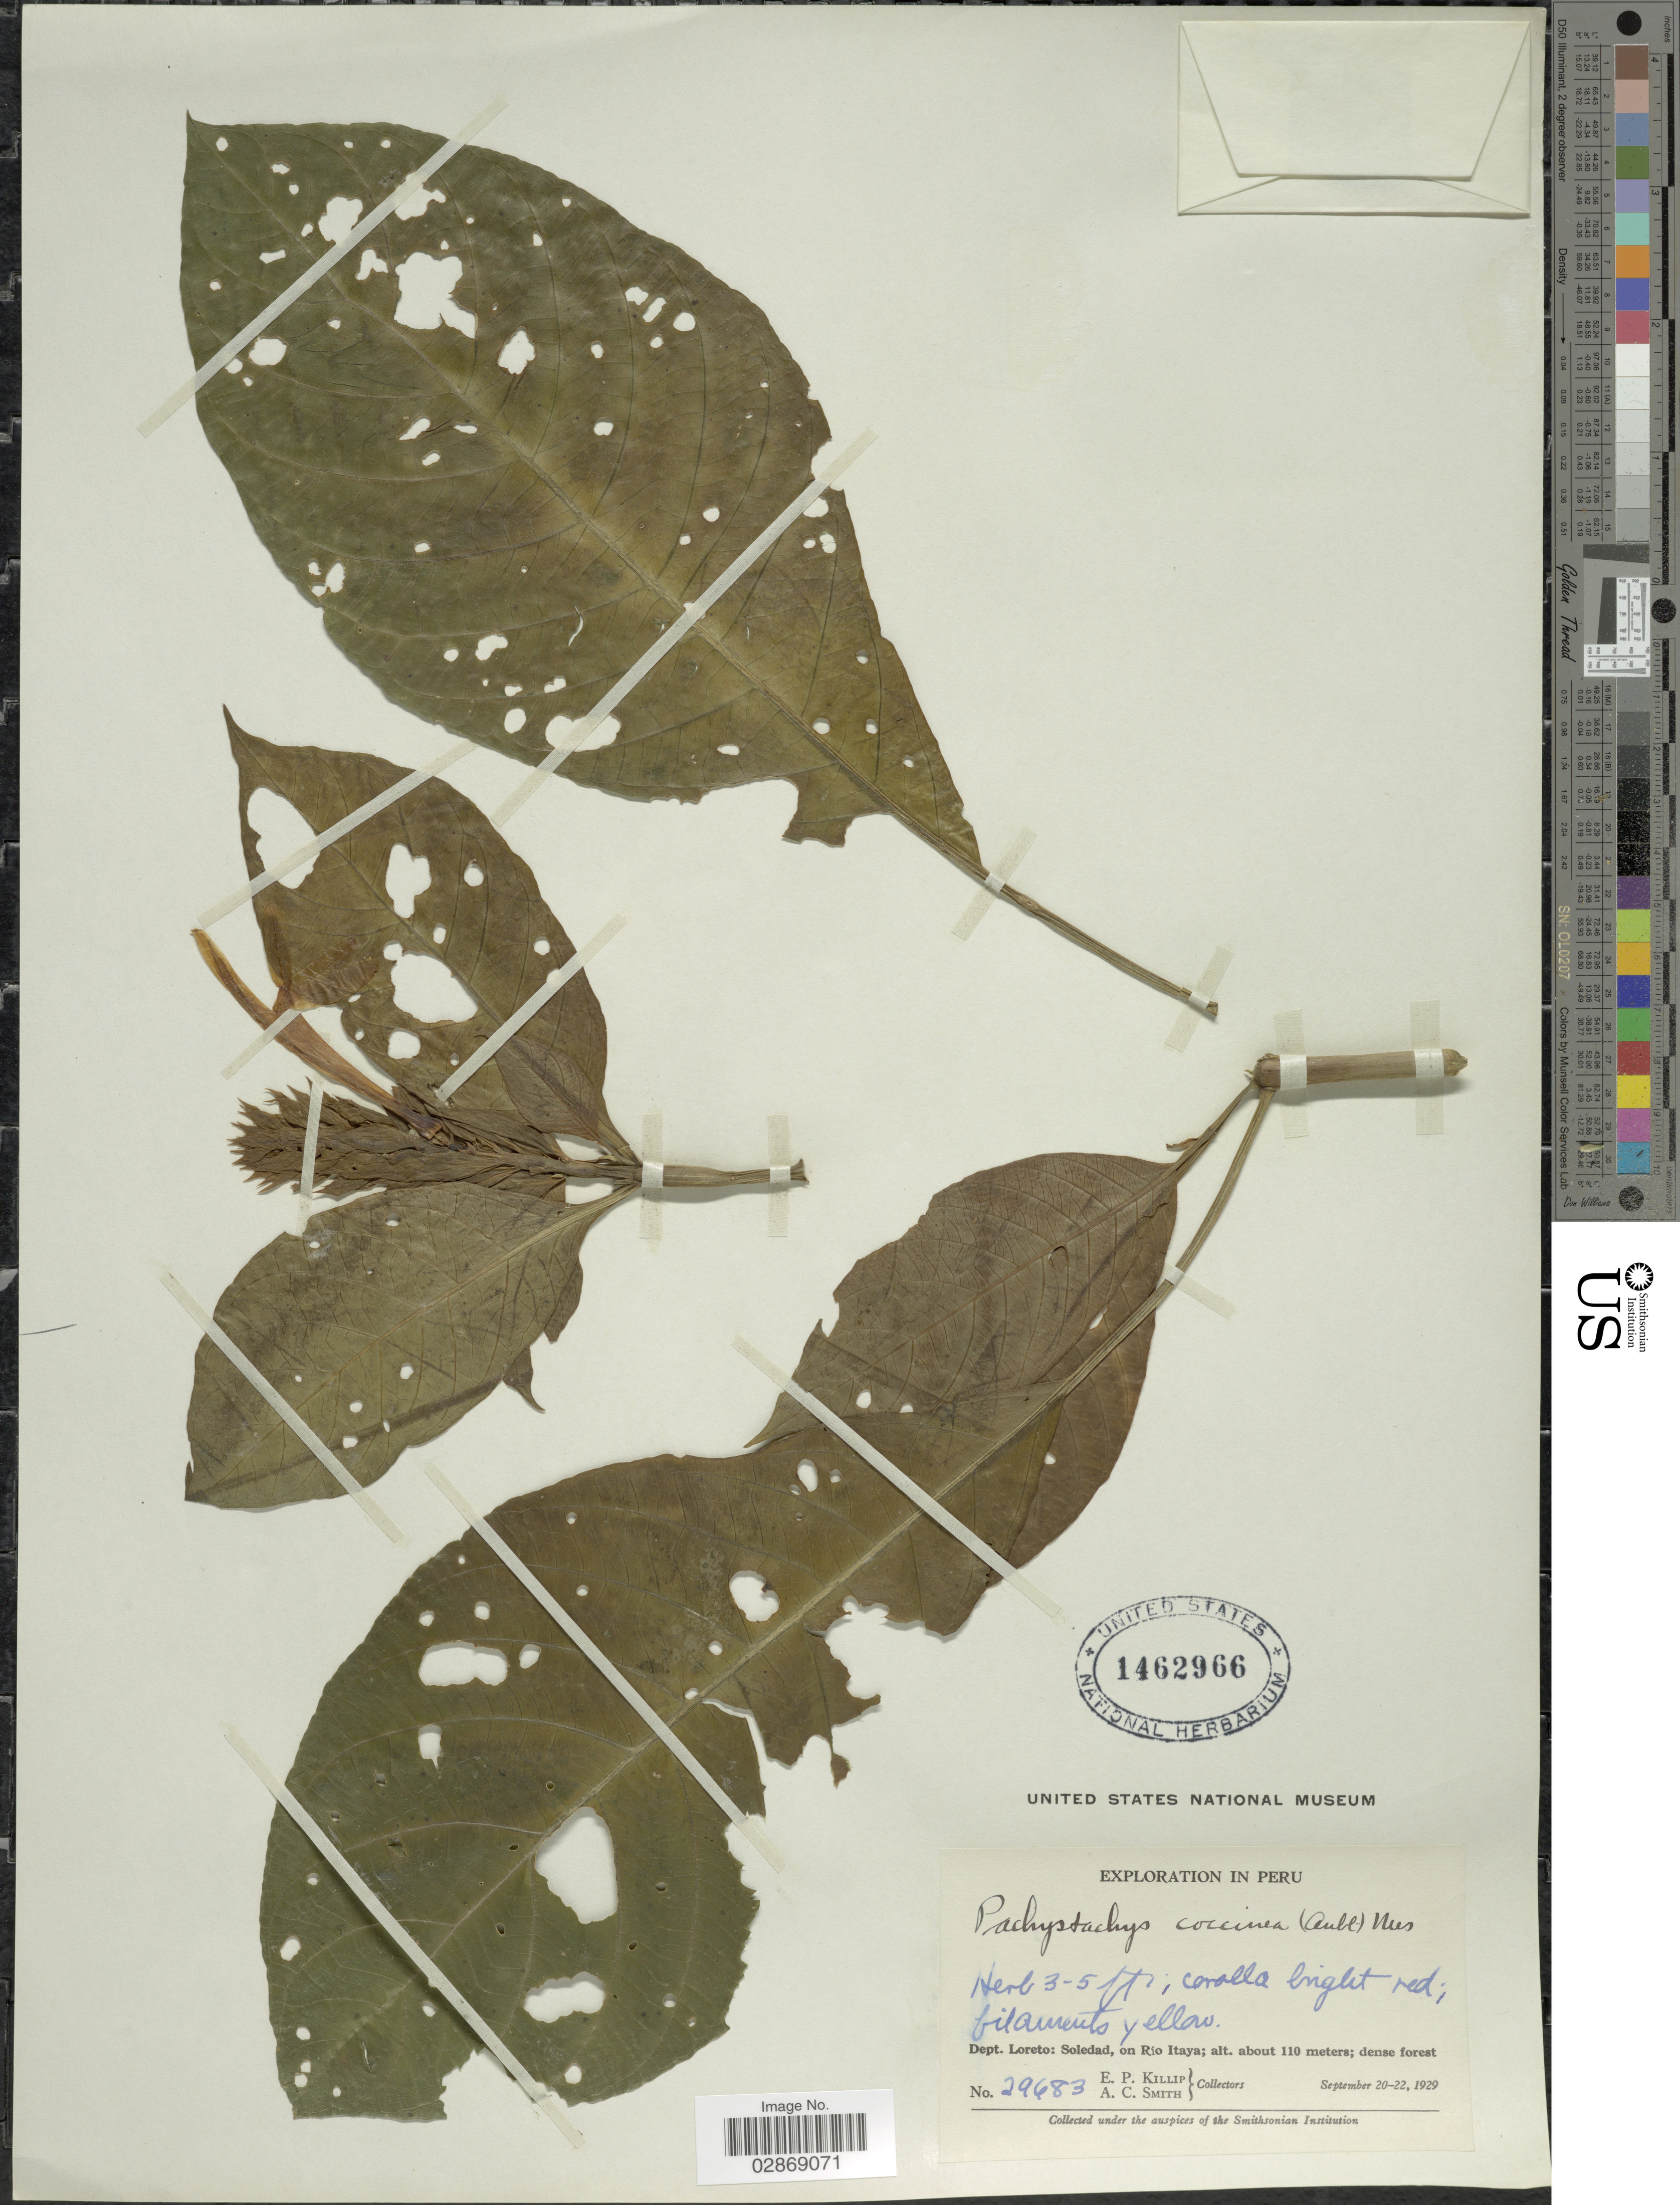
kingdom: Plantae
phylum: Tracheophyta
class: Magnoliopsida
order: Lamiales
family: Acanthaceae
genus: Pachystachys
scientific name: Pachystachys spicata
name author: (Ruiz & Pav.) Wassh.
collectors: E. P. Killip & A. C. Smith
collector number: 29483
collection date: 1929-09-20/1929-09-22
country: Peru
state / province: Loreto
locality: Dept. Loreto: Soledad, on Río Itaya.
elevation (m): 110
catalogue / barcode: US 1462966